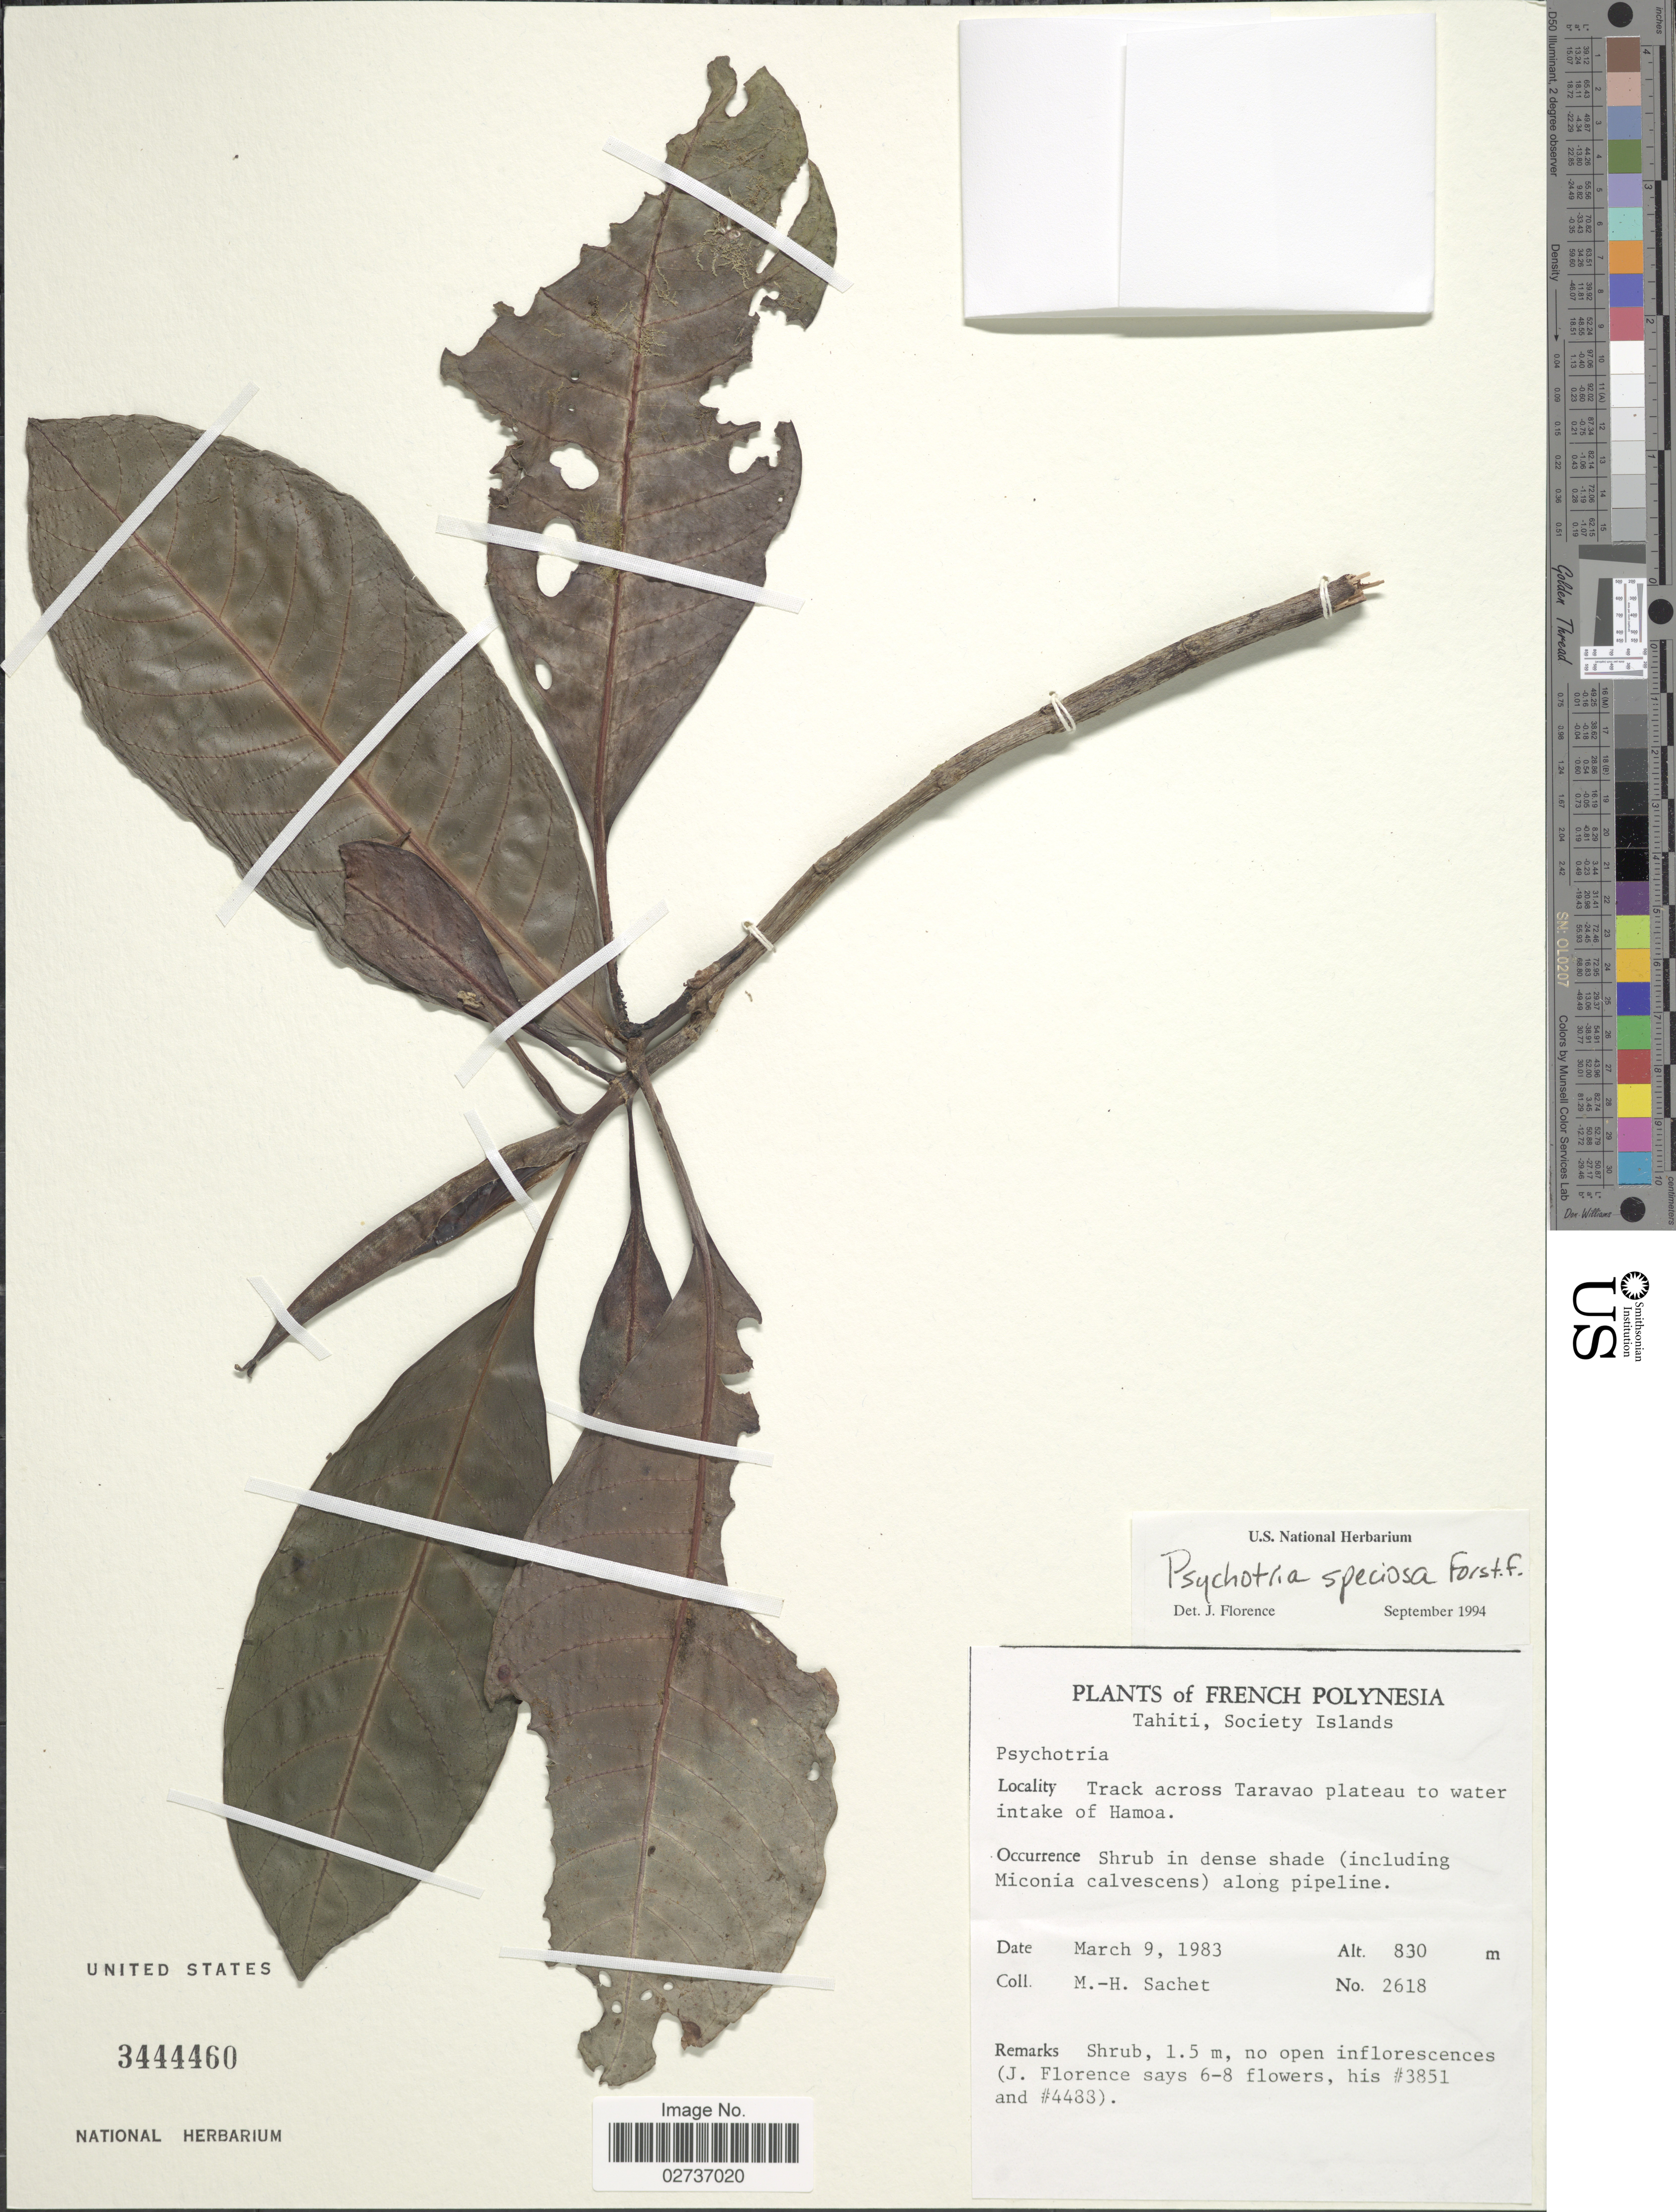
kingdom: Plantae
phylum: Tracheophyta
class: Magnoliopsida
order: Gentianales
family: Rubiaceae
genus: Psychotria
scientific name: Psychotria speciosa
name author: G. Forst.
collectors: M.-H. Sachet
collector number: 2618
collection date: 1983-03-09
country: French Polynesia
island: Tahiti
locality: Tahiti, Society Islands. Track across Taravao plateau to water intake of Hamoa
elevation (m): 830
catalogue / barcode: US 3444460